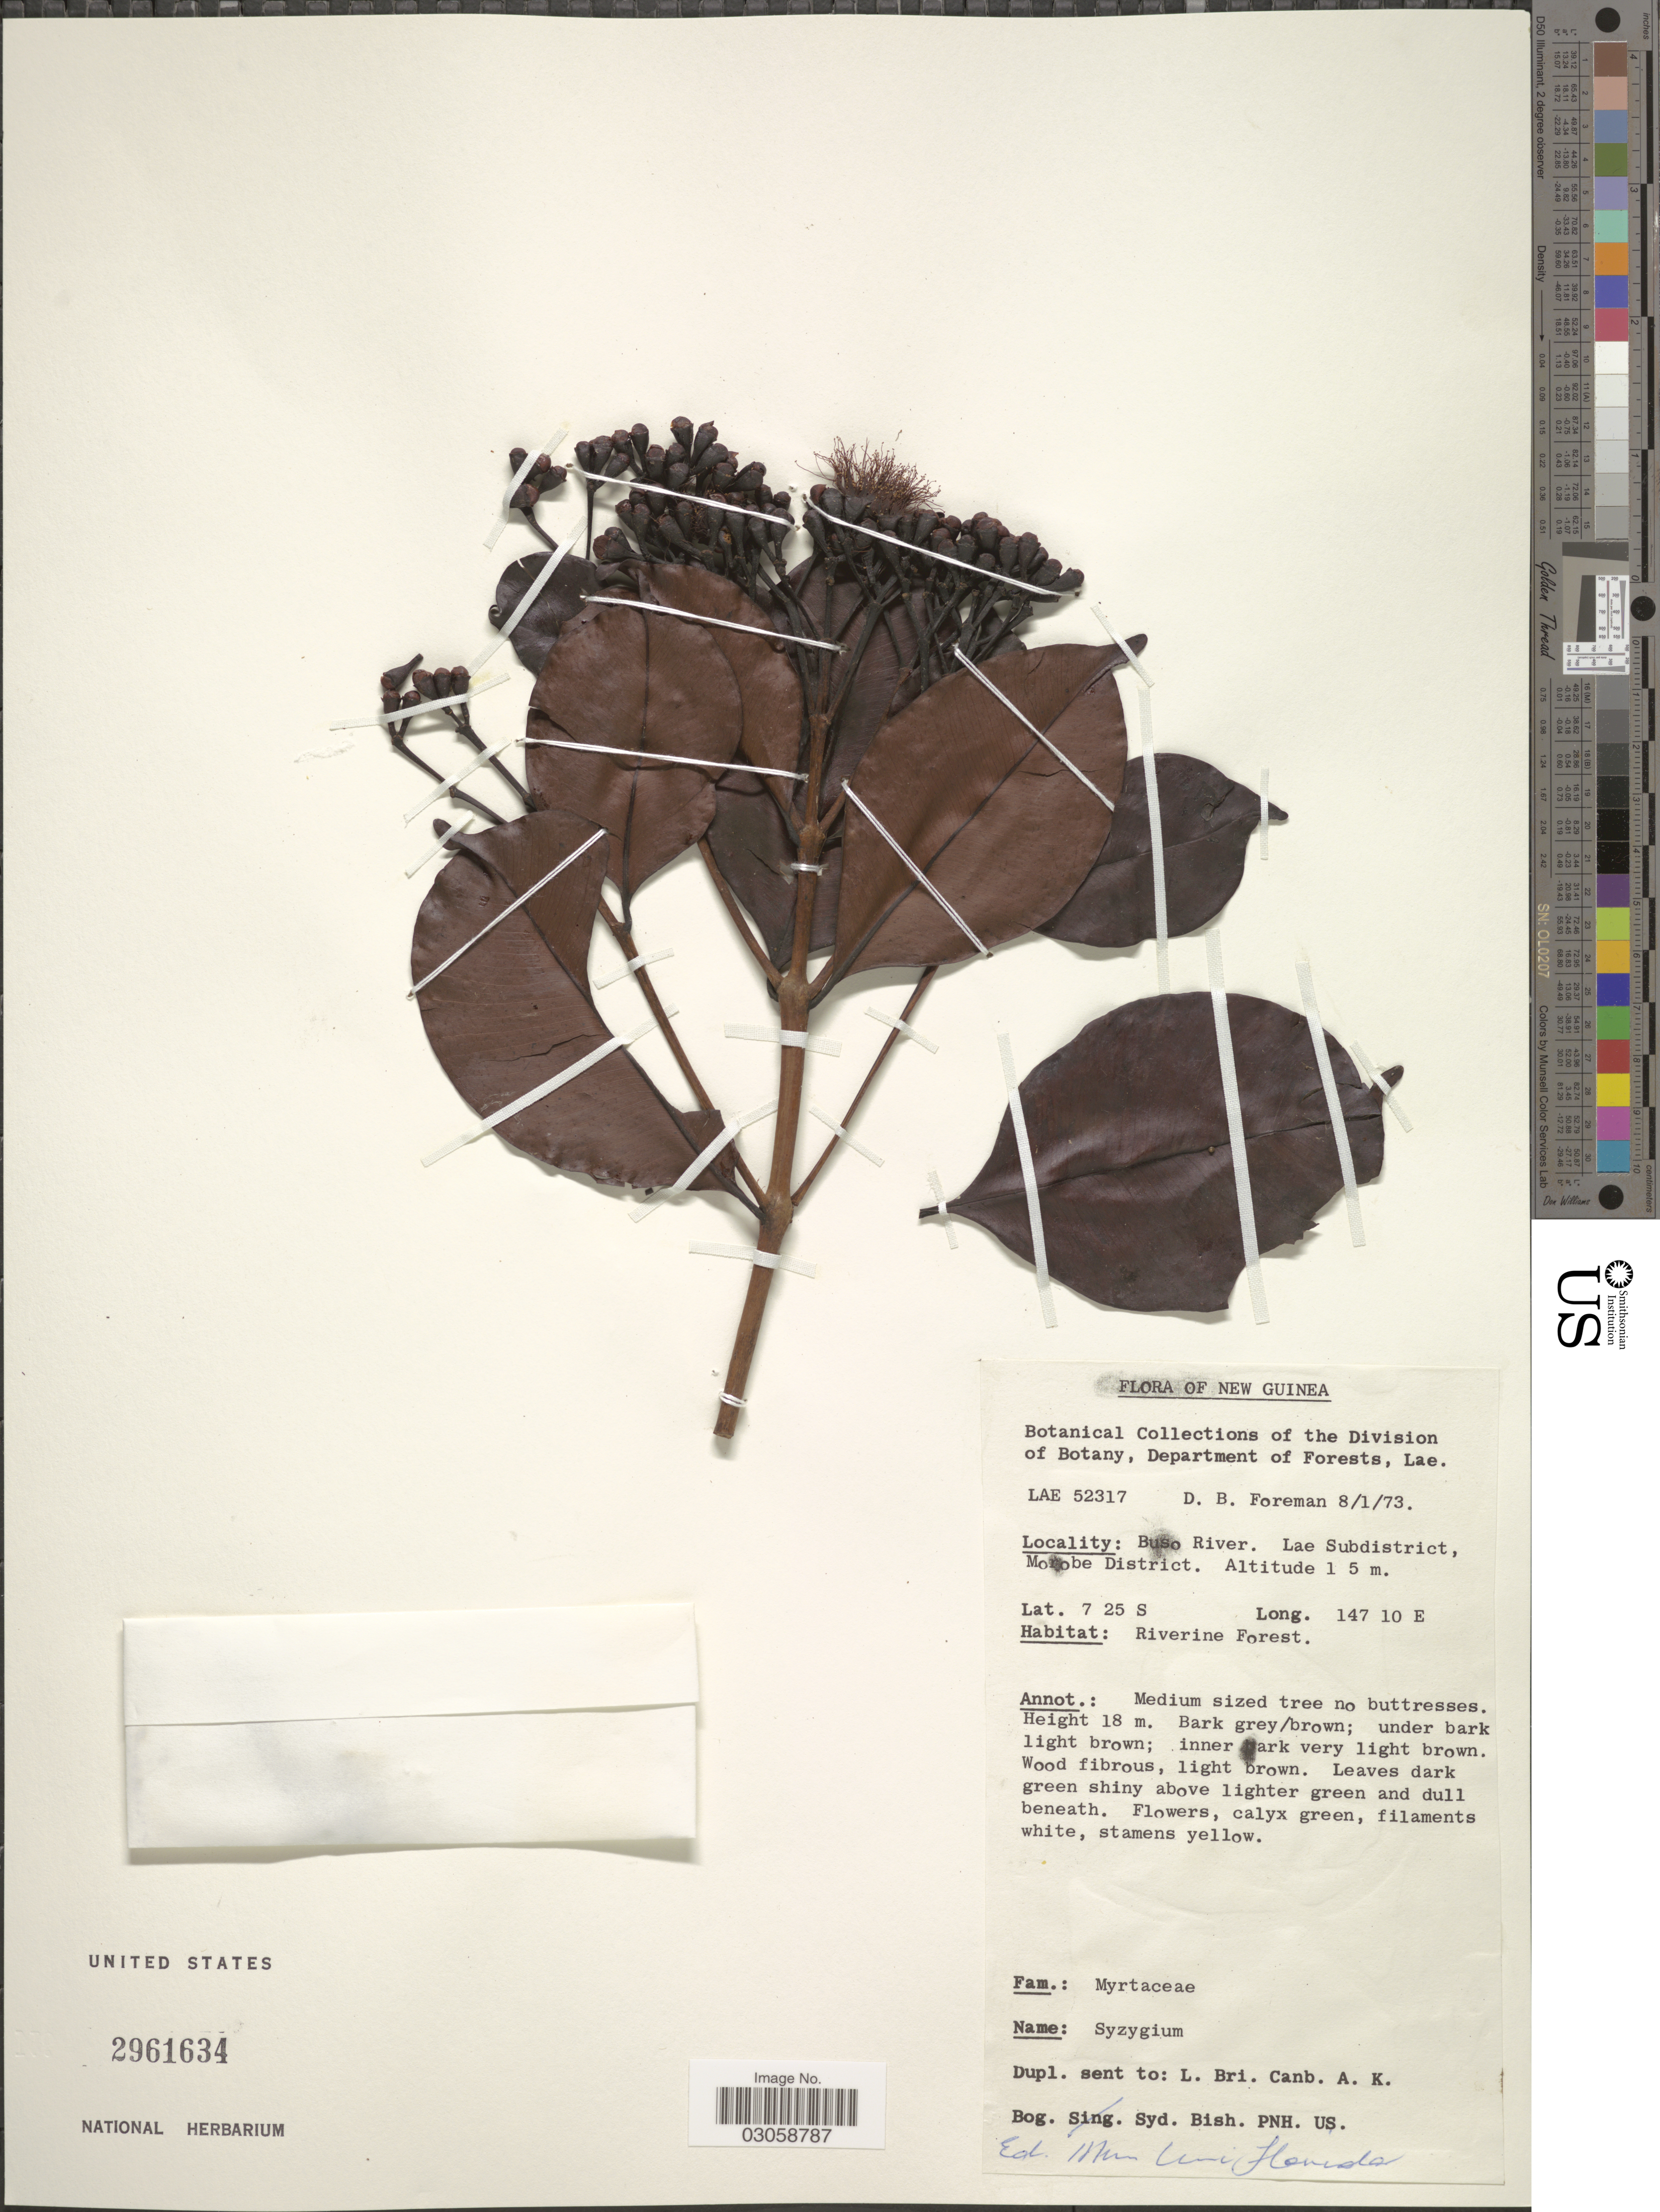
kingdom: Plantae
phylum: Tracheophyta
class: Magnoliopsida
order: Myrtales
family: Myrtaceae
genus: Syzygium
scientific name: Syzygium sp.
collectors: D. Foreman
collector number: LAE 52317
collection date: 1973-01-08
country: Papua New Guinea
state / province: Morobe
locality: New Guinea, Buso River, Lae Subdistrict, Morobe District.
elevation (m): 15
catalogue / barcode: US 2961634